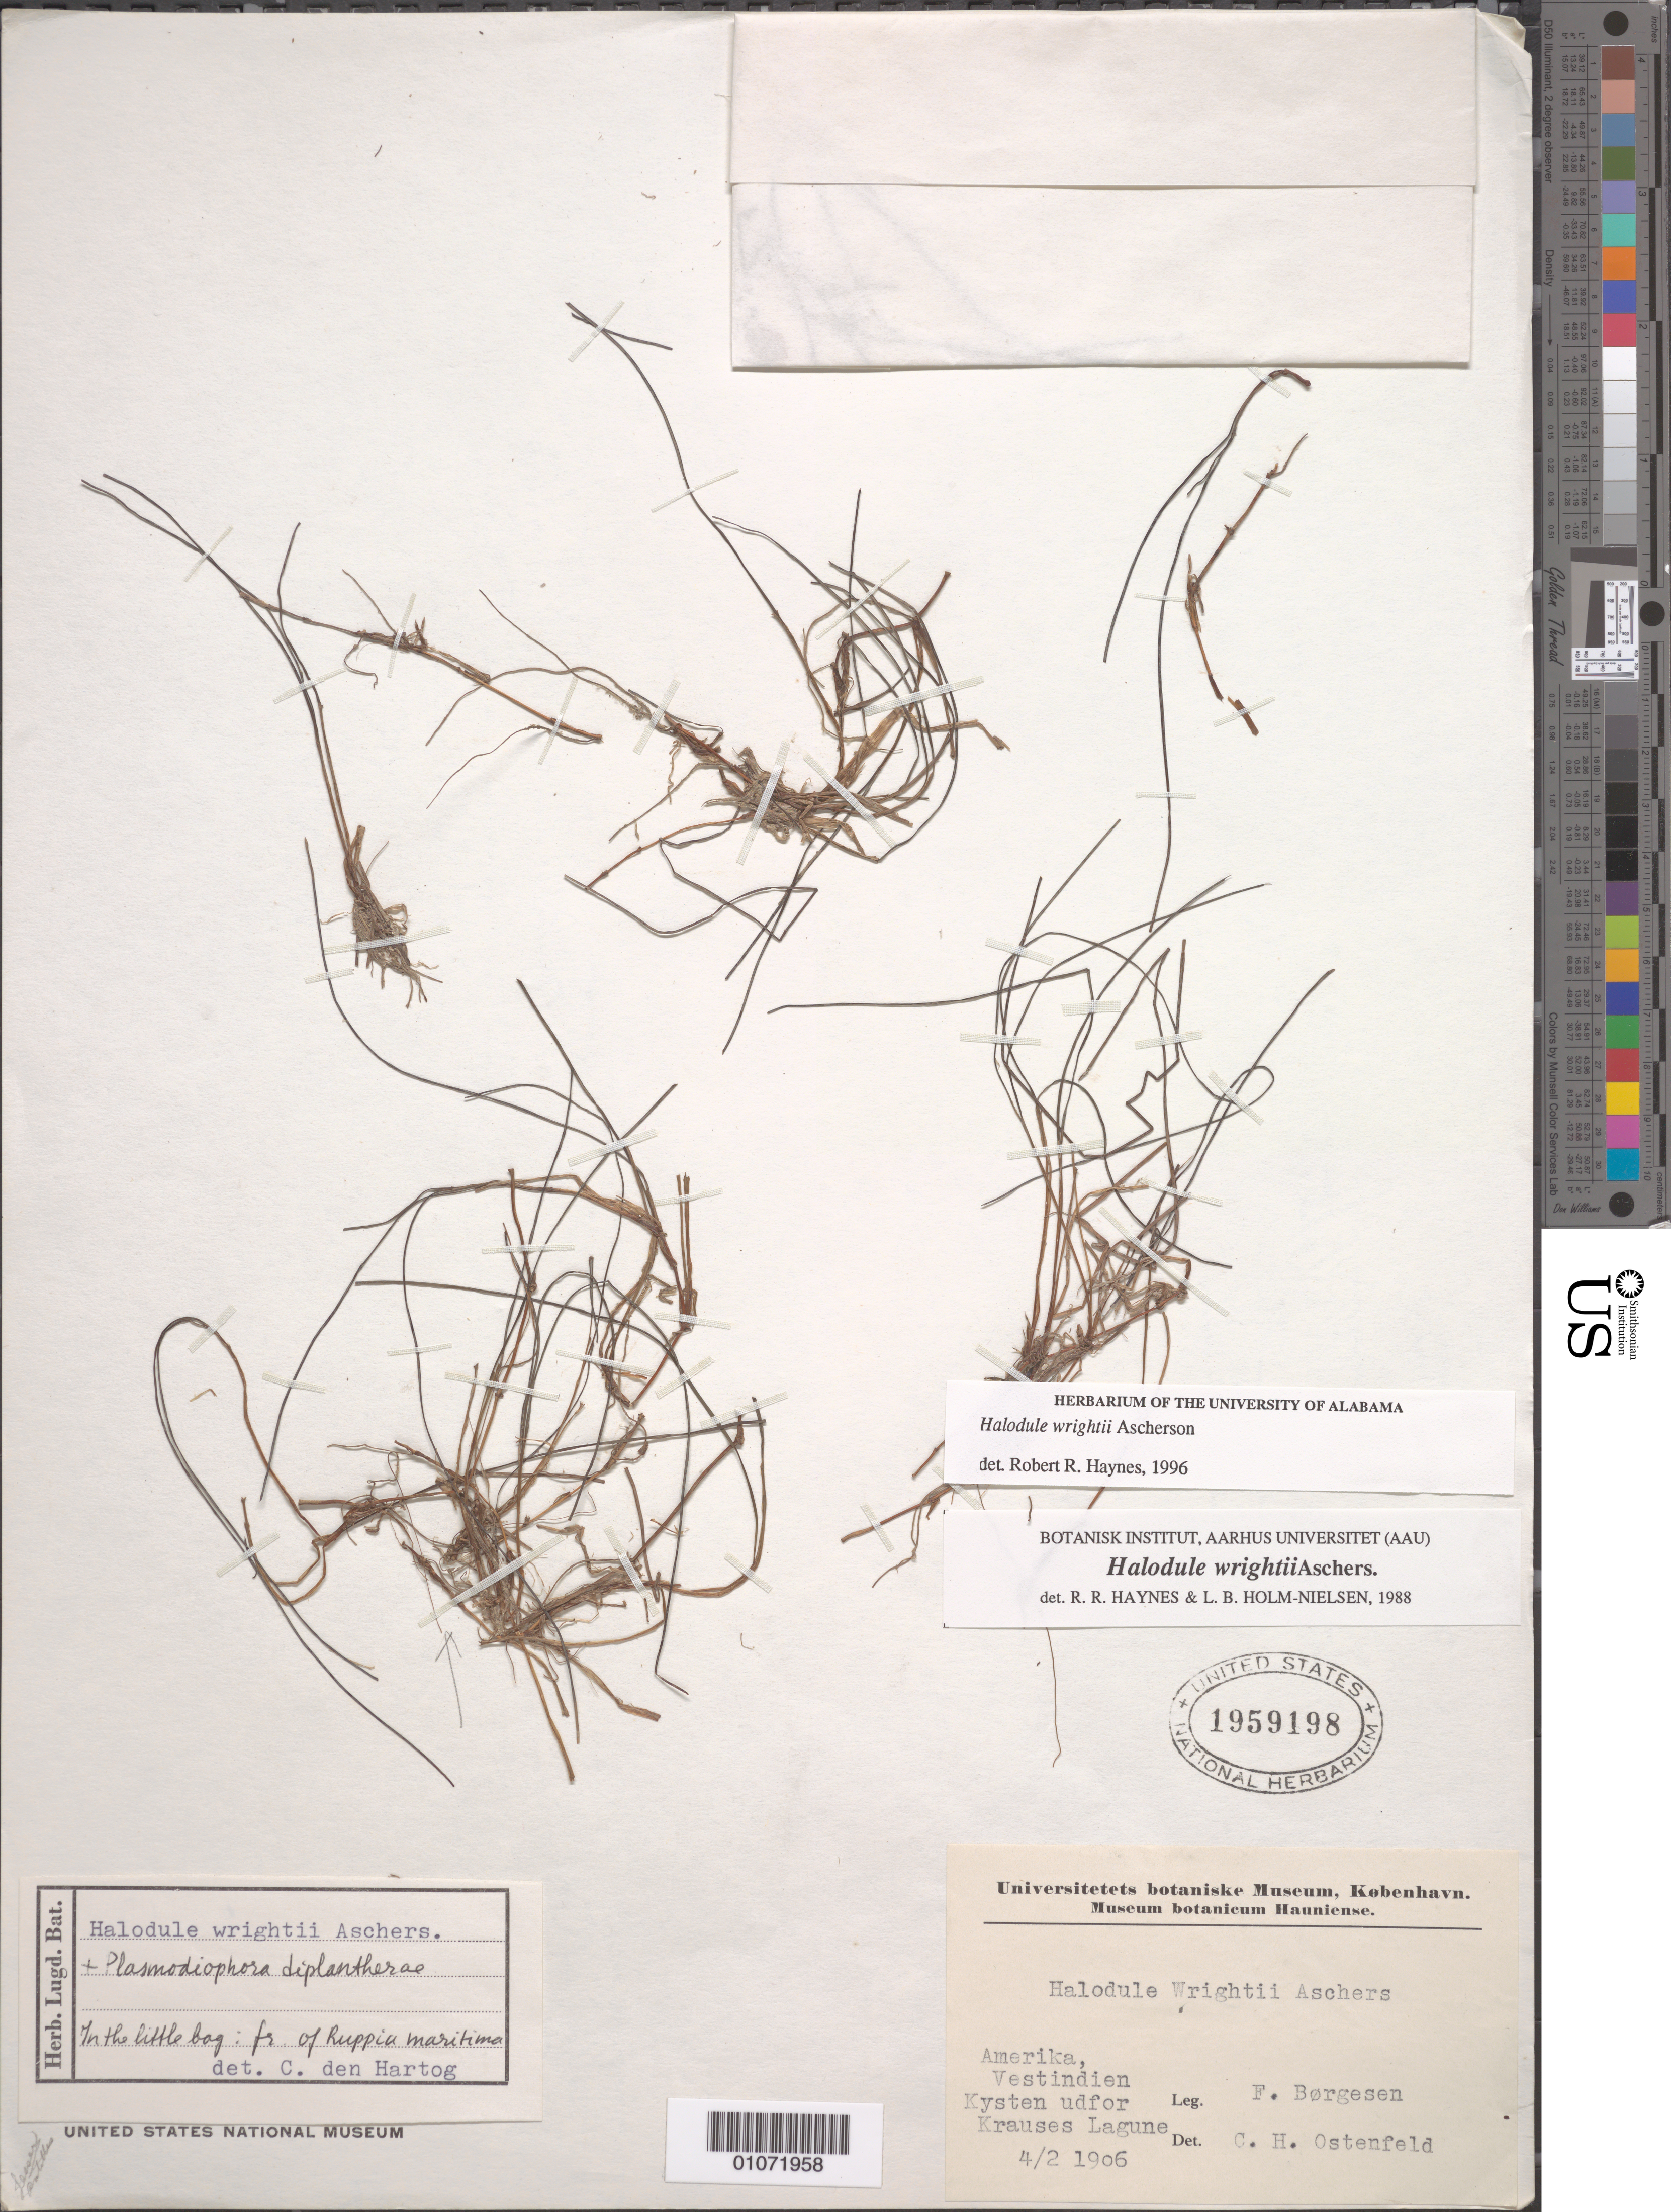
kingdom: Plantae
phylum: Tracheophyta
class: Liliopsida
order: Alismatales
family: Cymodoceaceae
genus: Halodule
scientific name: Halodule wrightii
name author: Asch.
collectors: C. Ostenfeld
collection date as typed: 04 Feb 1906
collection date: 1906-02-04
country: U.S. Virgin Islands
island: St. Croix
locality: Amerika, Vestindien Kysten Udfor Krauses Lagune.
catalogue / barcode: US 1959198